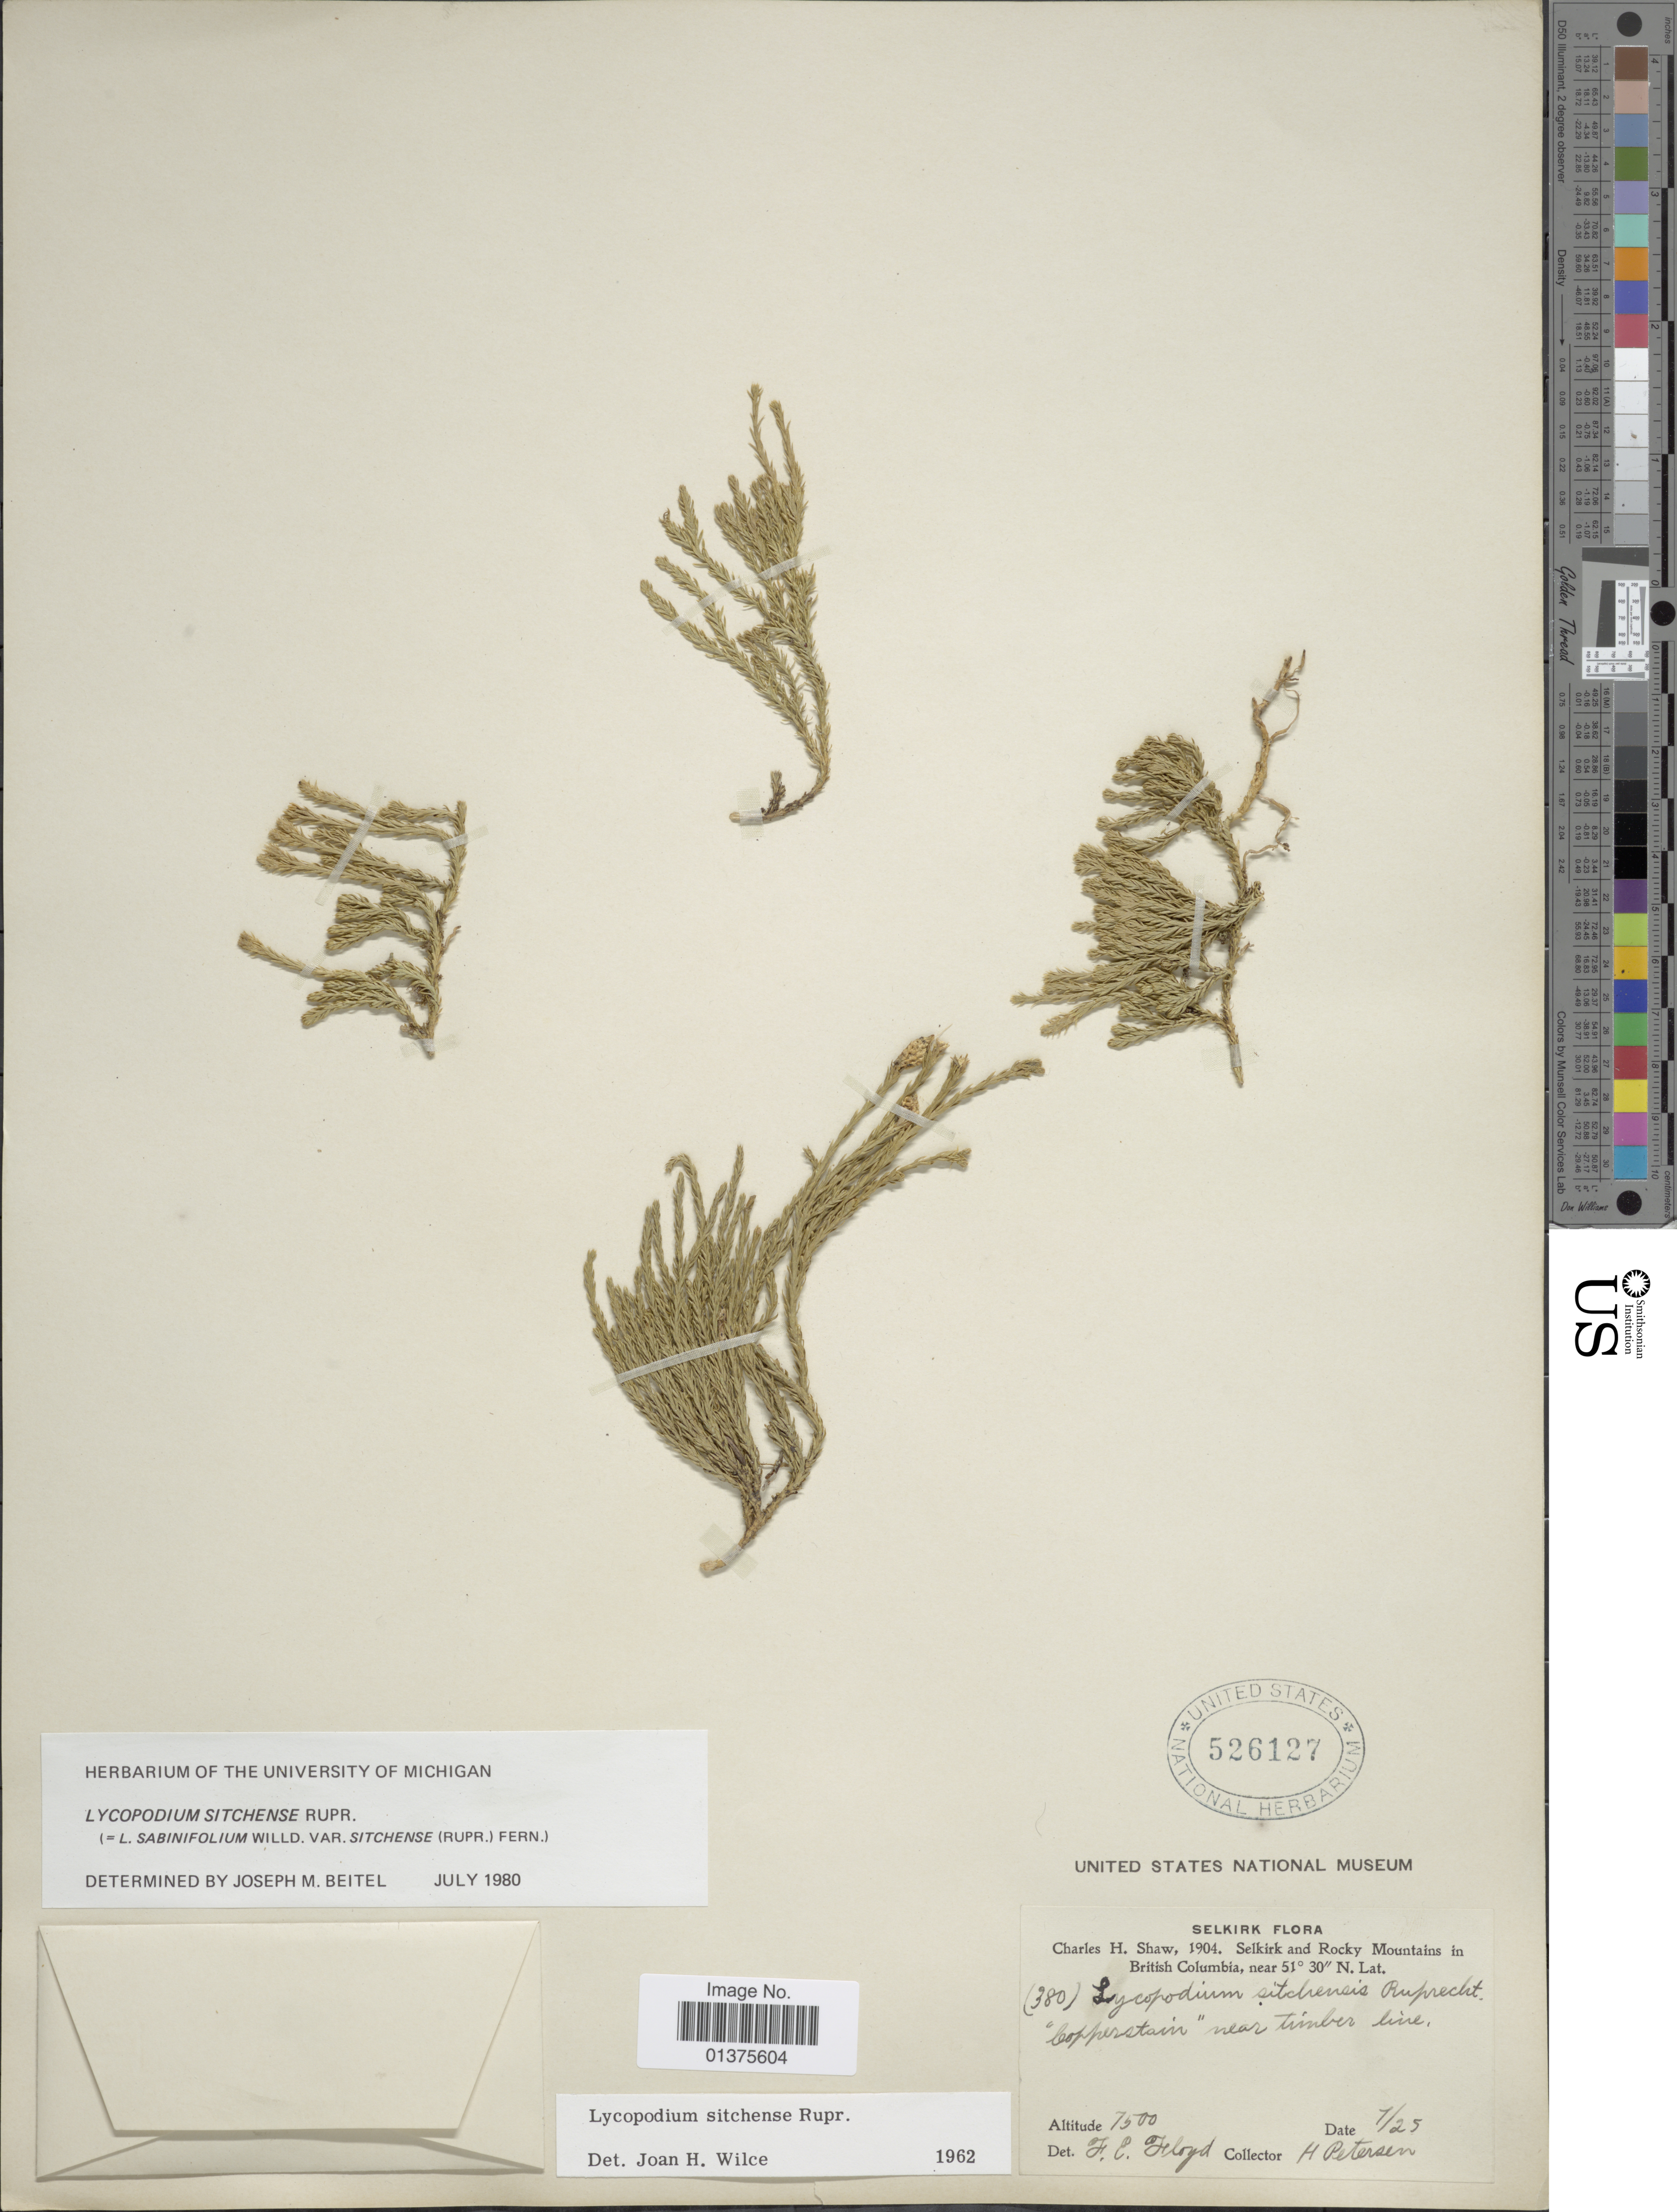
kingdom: Plantae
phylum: Tracheophyta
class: Lycopodiopsida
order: Lycopodiales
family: Lycopodiaceae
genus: Diphasiastrum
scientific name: Diphasiastrum sitchense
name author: (Rupr.) Holub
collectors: H. Petersen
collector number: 380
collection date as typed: Transcribed d/m/y: /7/25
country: Canada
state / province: British Columbia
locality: Selkirk and Rocky Mountains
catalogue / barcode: US 526127